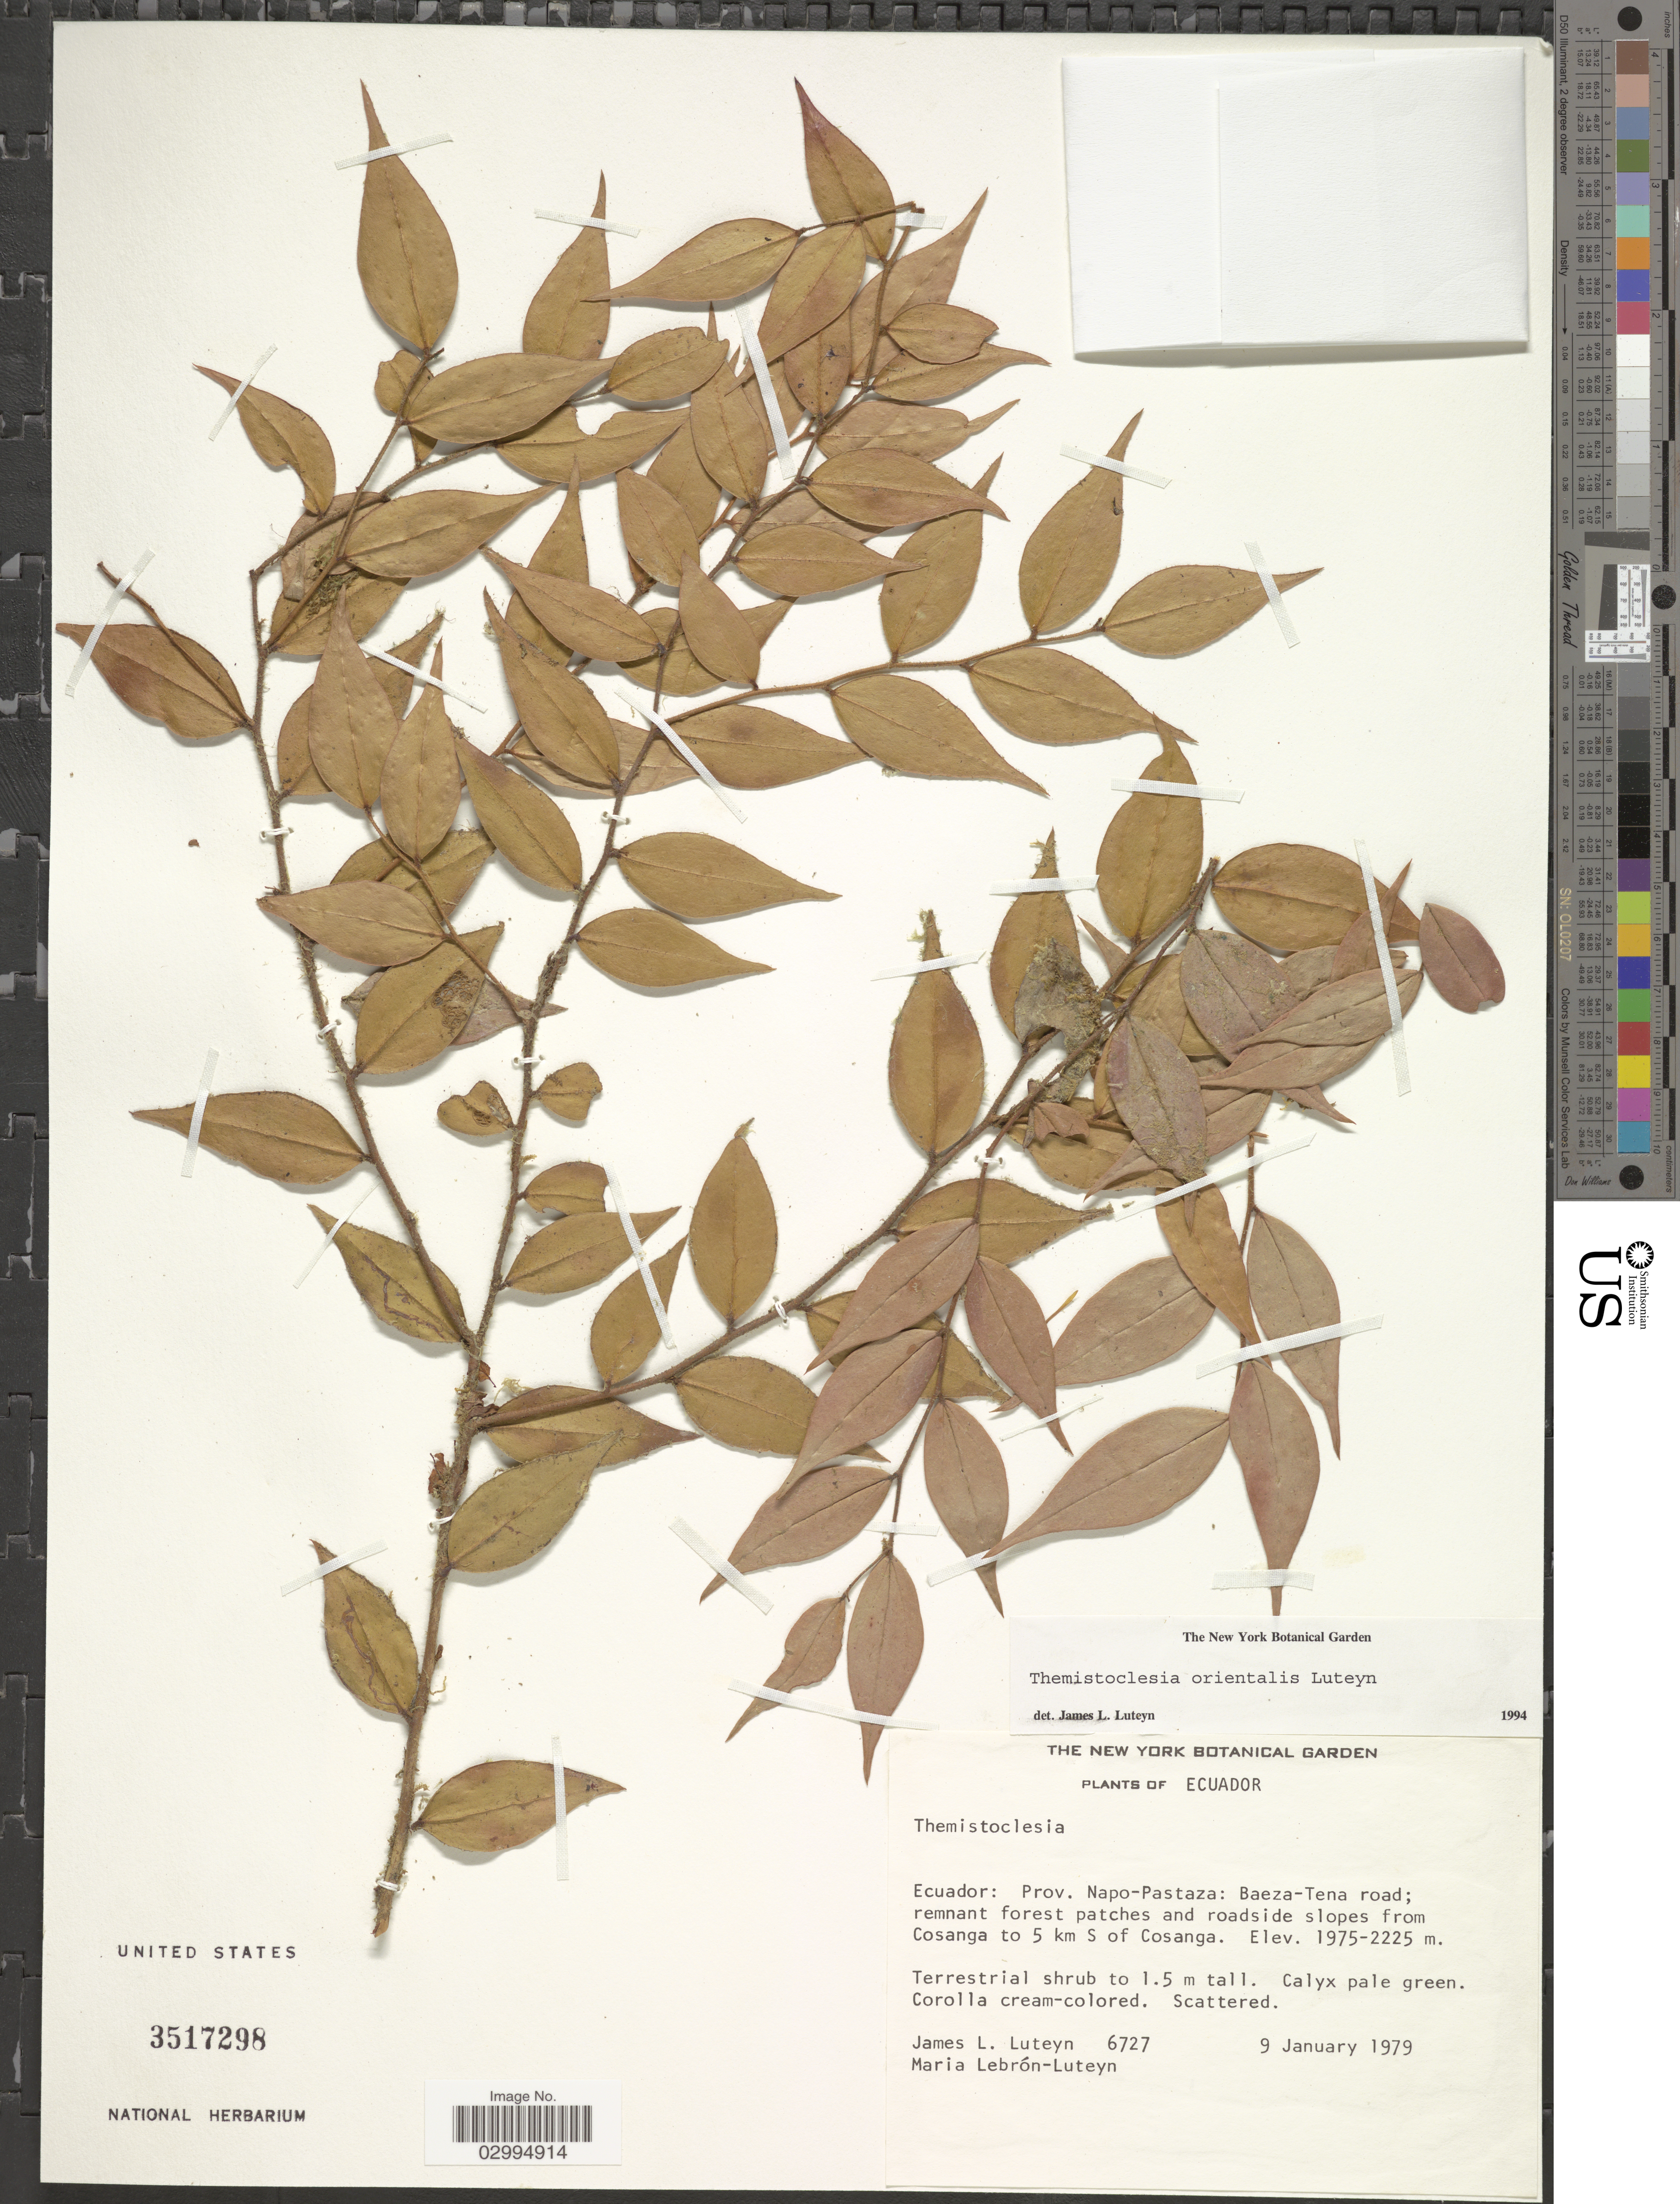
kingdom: Plantae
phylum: Tracheophyta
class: Magnoliopsida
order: Ericales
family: Ericaceae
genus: Themistoclesia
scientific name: Themistoclesia orientalis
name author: Luteyn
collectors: J. Luteyn & M. L. Lebrón-Luteyn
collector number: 6727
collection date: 1979-01-09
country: Ecuador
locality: Prov. Napo-Pastaza: Baeza-Tena road; remnant forest patches and roadside slopes from Cosanga to 5 km S of Cosanga.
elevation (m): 1975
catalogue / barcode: US 3517298